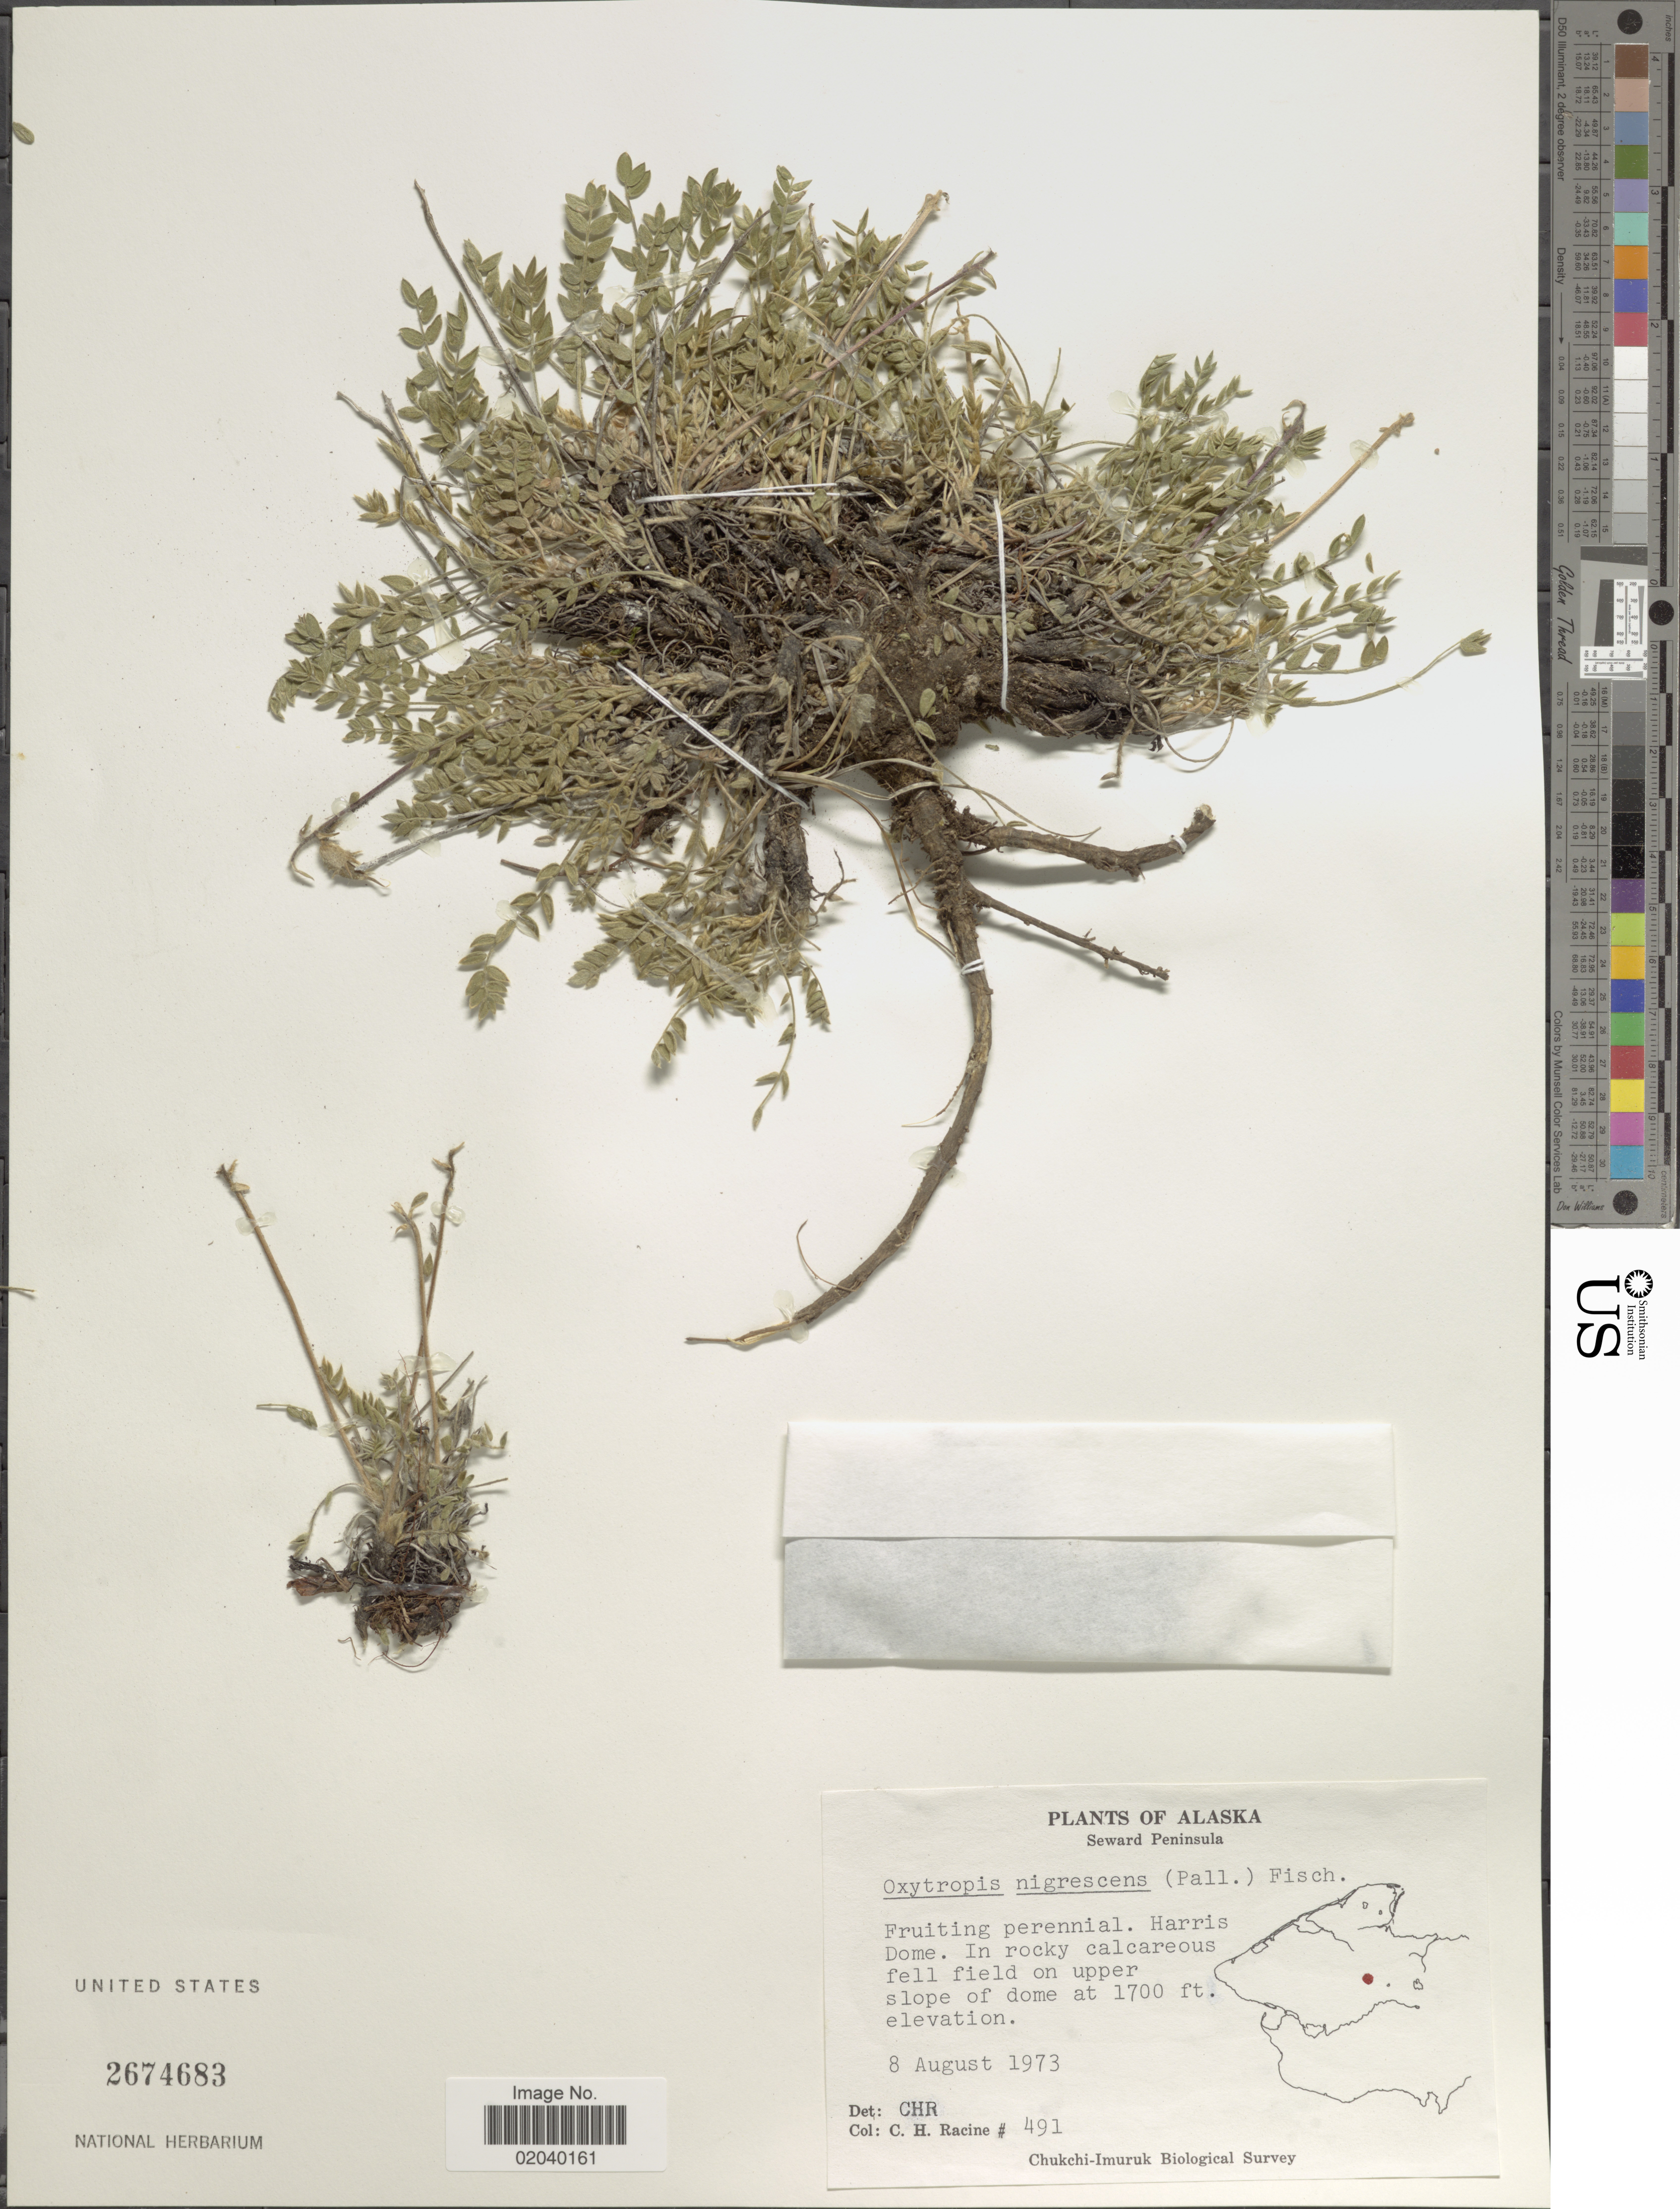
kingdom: Plantae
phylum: Tracheophyta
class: Magnoliopsida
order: Fabales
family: Fabaceae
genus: Oxytropis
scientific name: Oxytropis nigrescens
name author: (Pall.) Fisch. ex DC.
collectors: C. Racine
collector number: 491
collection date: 1973-08-08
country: United States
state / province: Alaska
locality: Seward Peninsula, Harris Dome. In rocky calcareous feell field on upper slope of dome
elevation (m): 518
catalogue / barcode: US 2674683